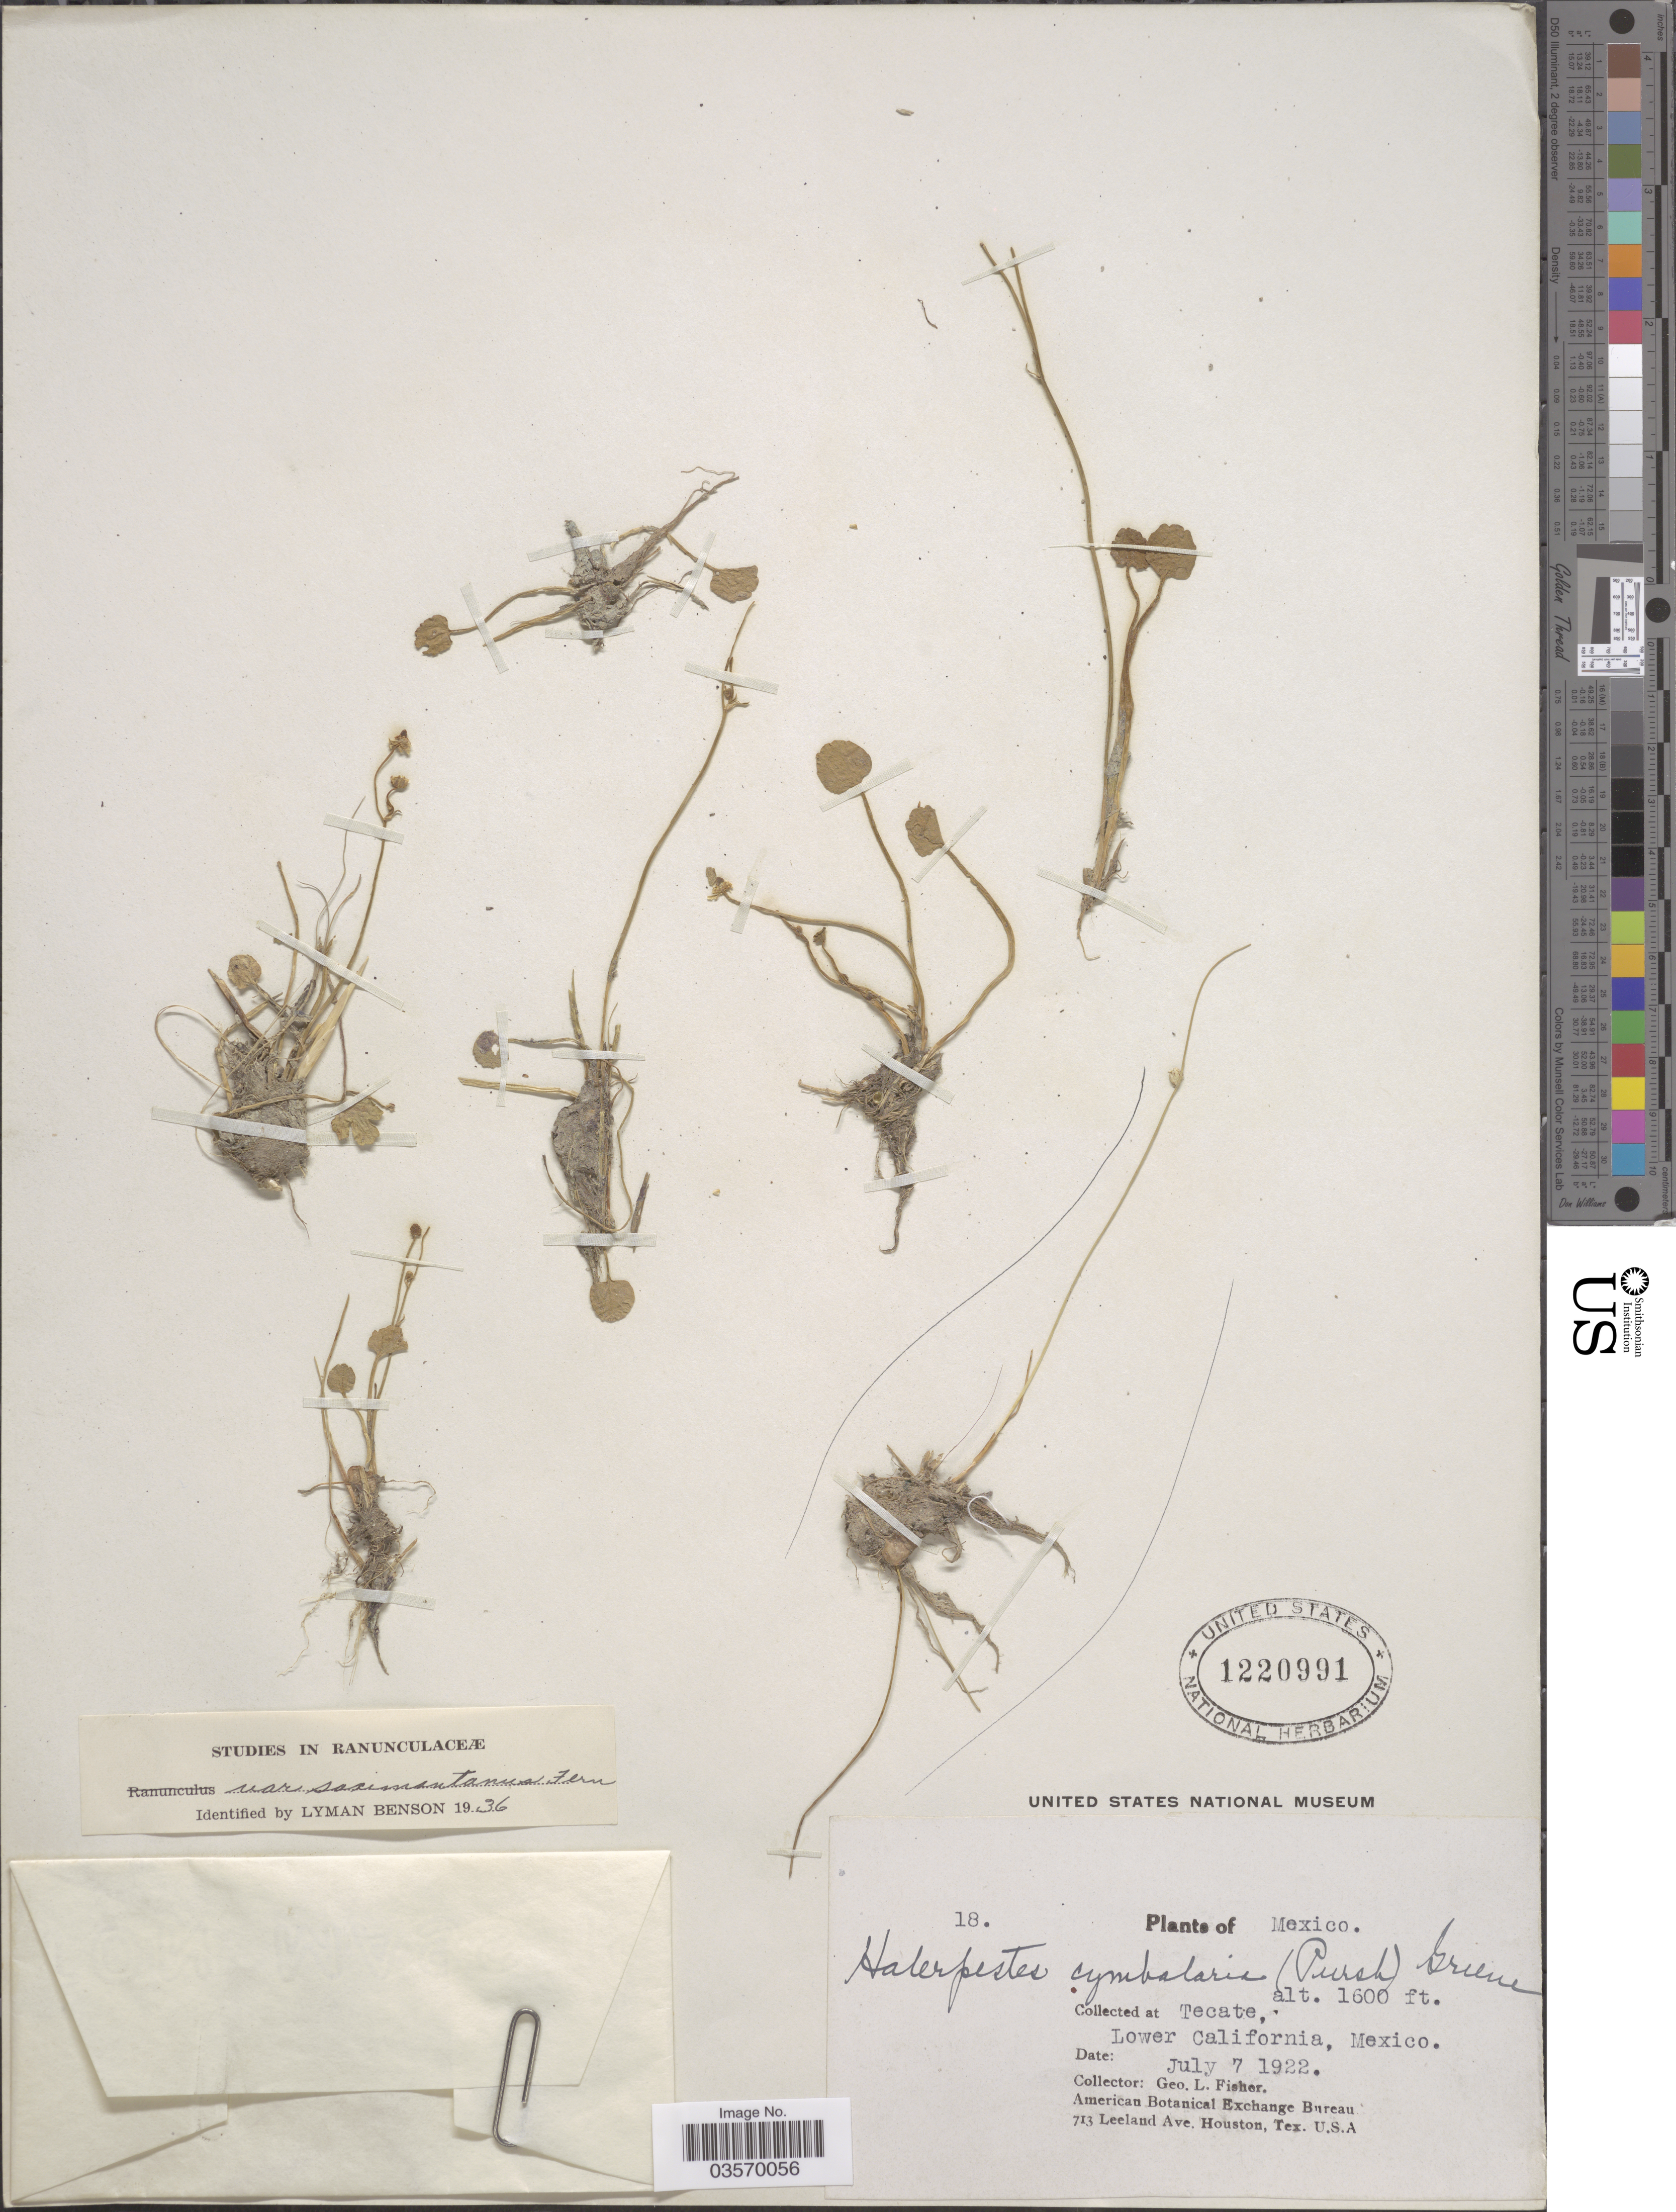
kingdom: Plantae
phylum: Tracheophyta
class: Magnoliopsida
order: Ranunculales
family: Ranunculaceae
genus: Halerpestes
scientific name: Halerpestes cymbalaria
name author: (Pursh) Greene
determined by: Strong, M. T., (US), Smithsonian Institution - National Museum of Natural History (UNITED STATES)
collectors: G. L. Fisher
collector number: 18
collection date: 1922-07-07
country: Mexico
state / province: Baja California Norte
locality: Tecate, Lower California.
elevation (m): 488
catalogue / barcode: US 1220991